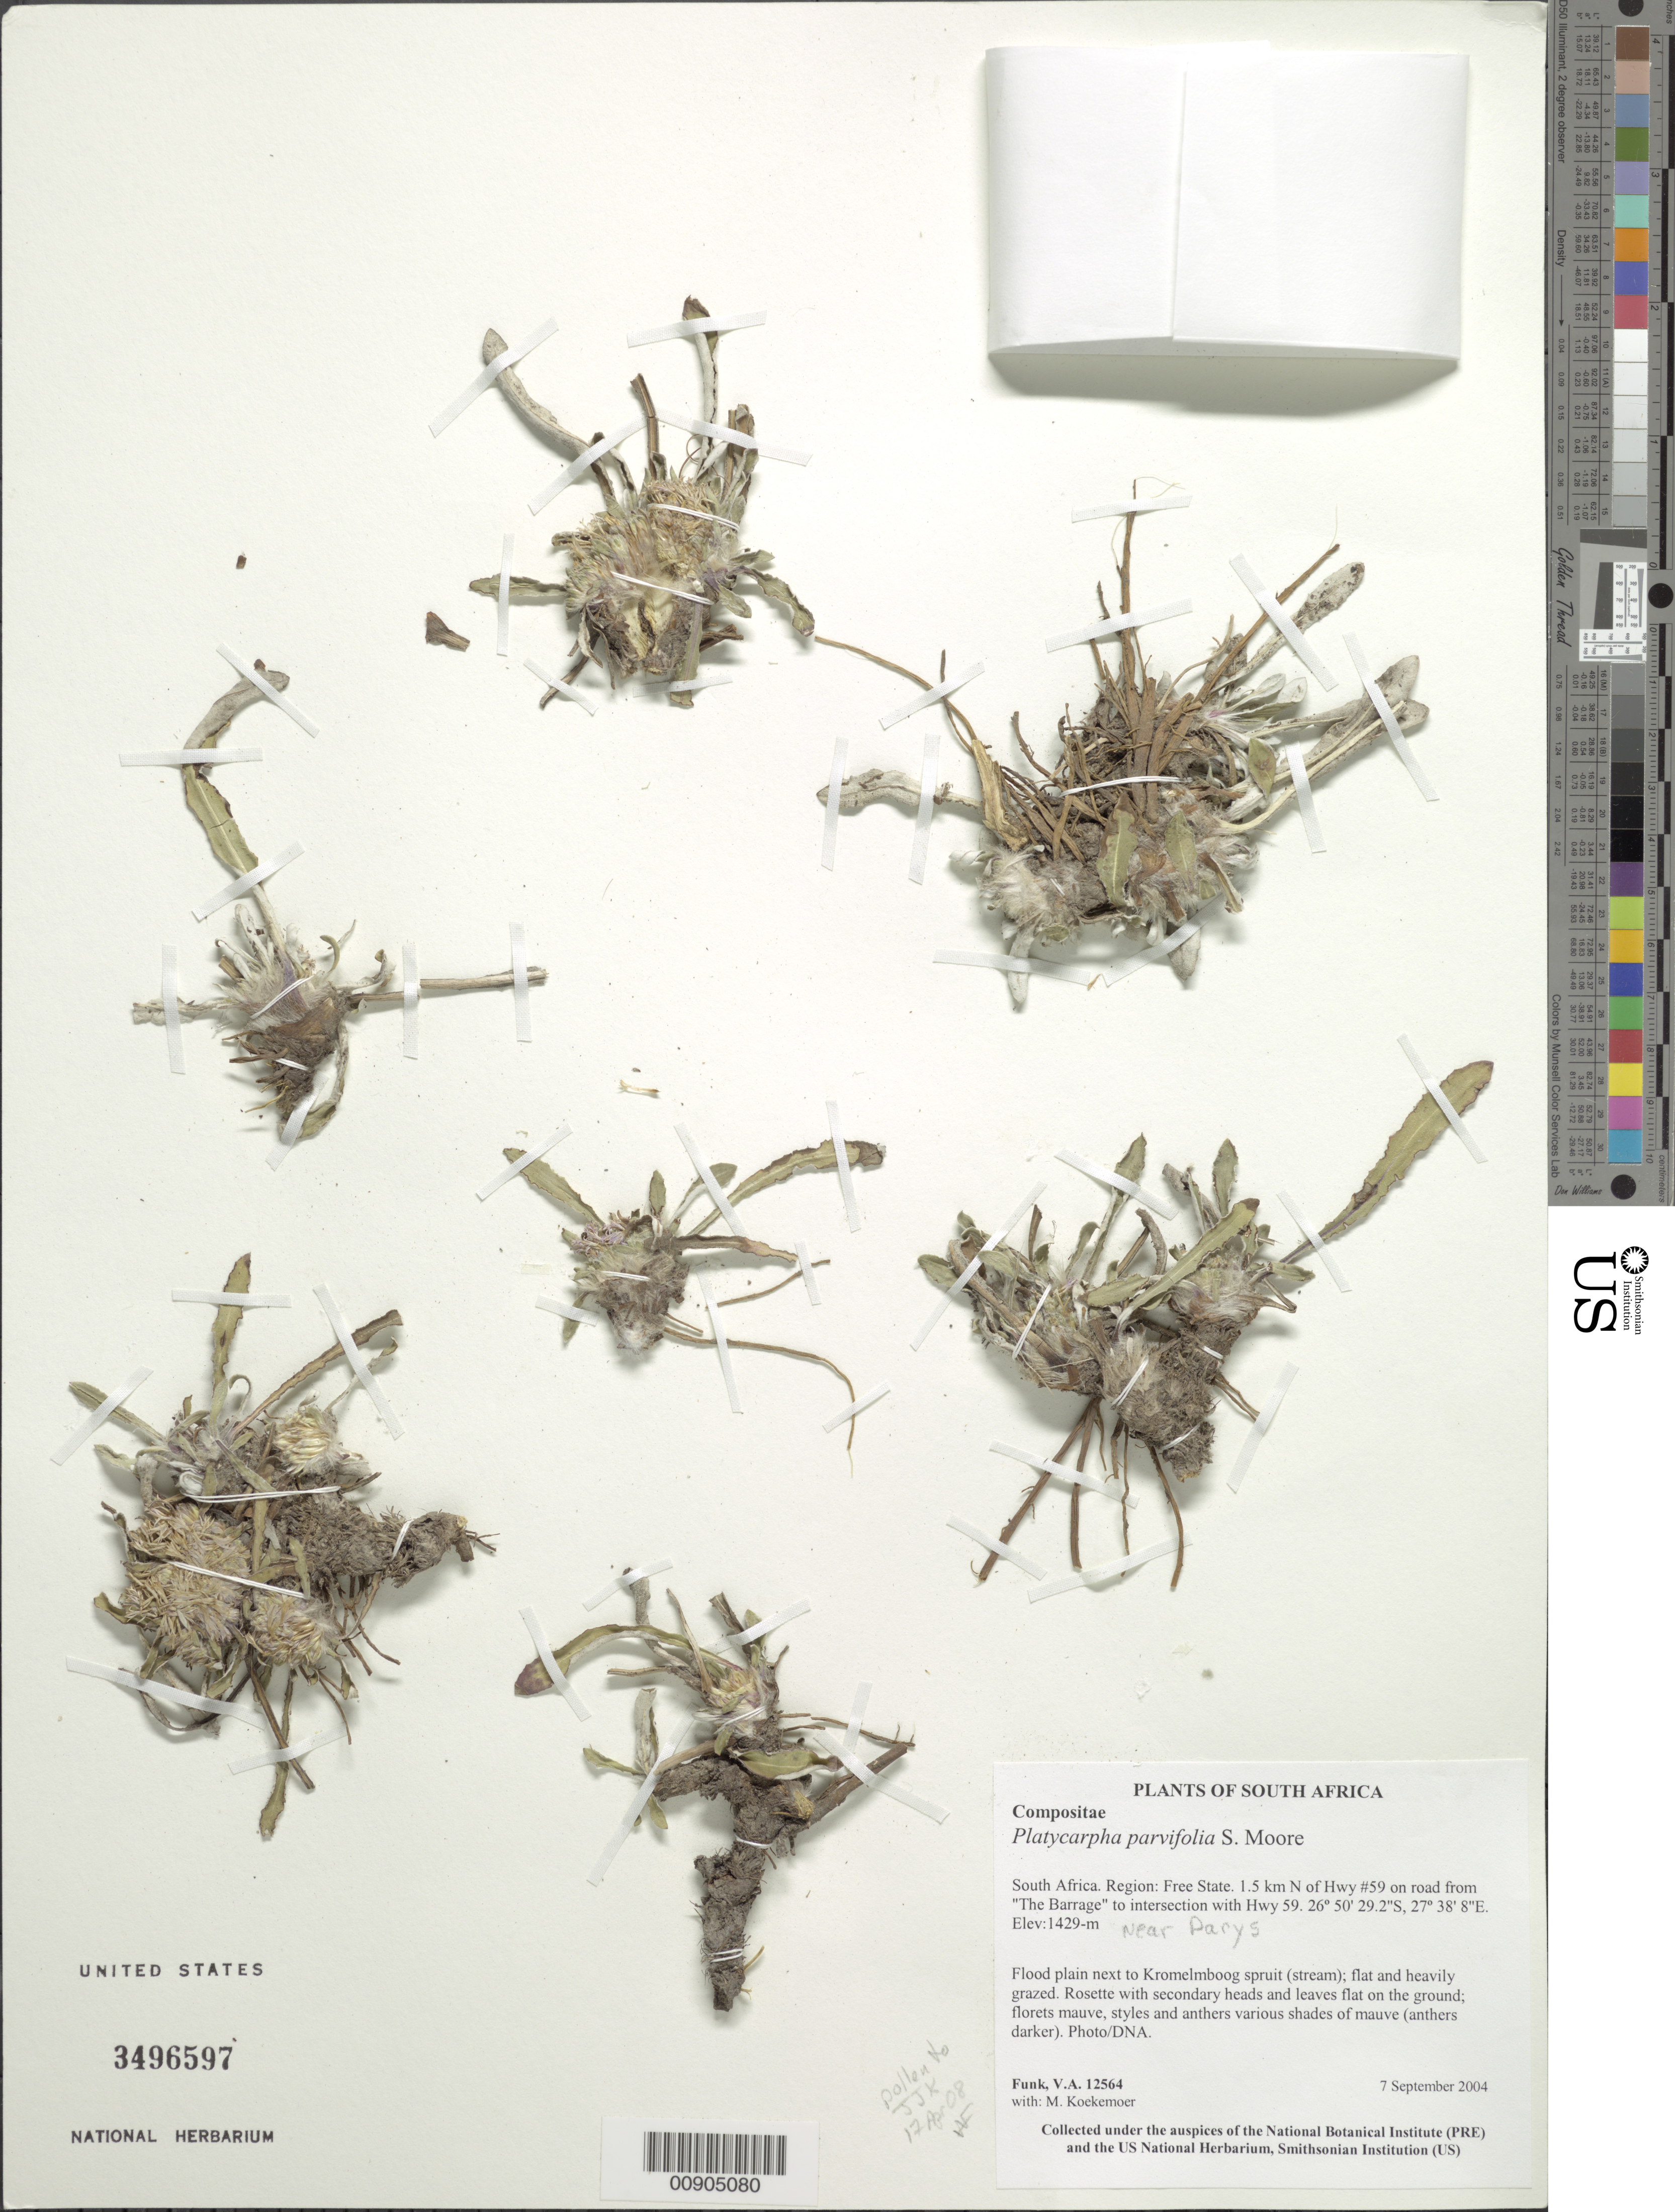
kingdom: Plantae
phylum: Tracheophyta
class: Magnoliopsida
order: Asterales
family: Asteraceae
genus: Platycarphella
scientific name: Platycarphella parvifolia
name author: (S. Moore) V.A. Funk & H. Rob.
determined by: Funk, Vicki A., (BOT), Smithsonian Institution - National Museum of Natural History (UNITED STATES)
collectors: V. Funk & M. Koekemoer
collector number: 12564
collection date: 2004-09-07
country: South Africa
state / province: Free State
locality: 1.5 km N of Hwy. 59, on road from "The Barrage" to intersection with Hwy. 59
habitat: Flood plain next to Kromelmboog spruit (stream); flat and heavily grazed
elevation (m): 1429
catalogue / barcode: US 3496597